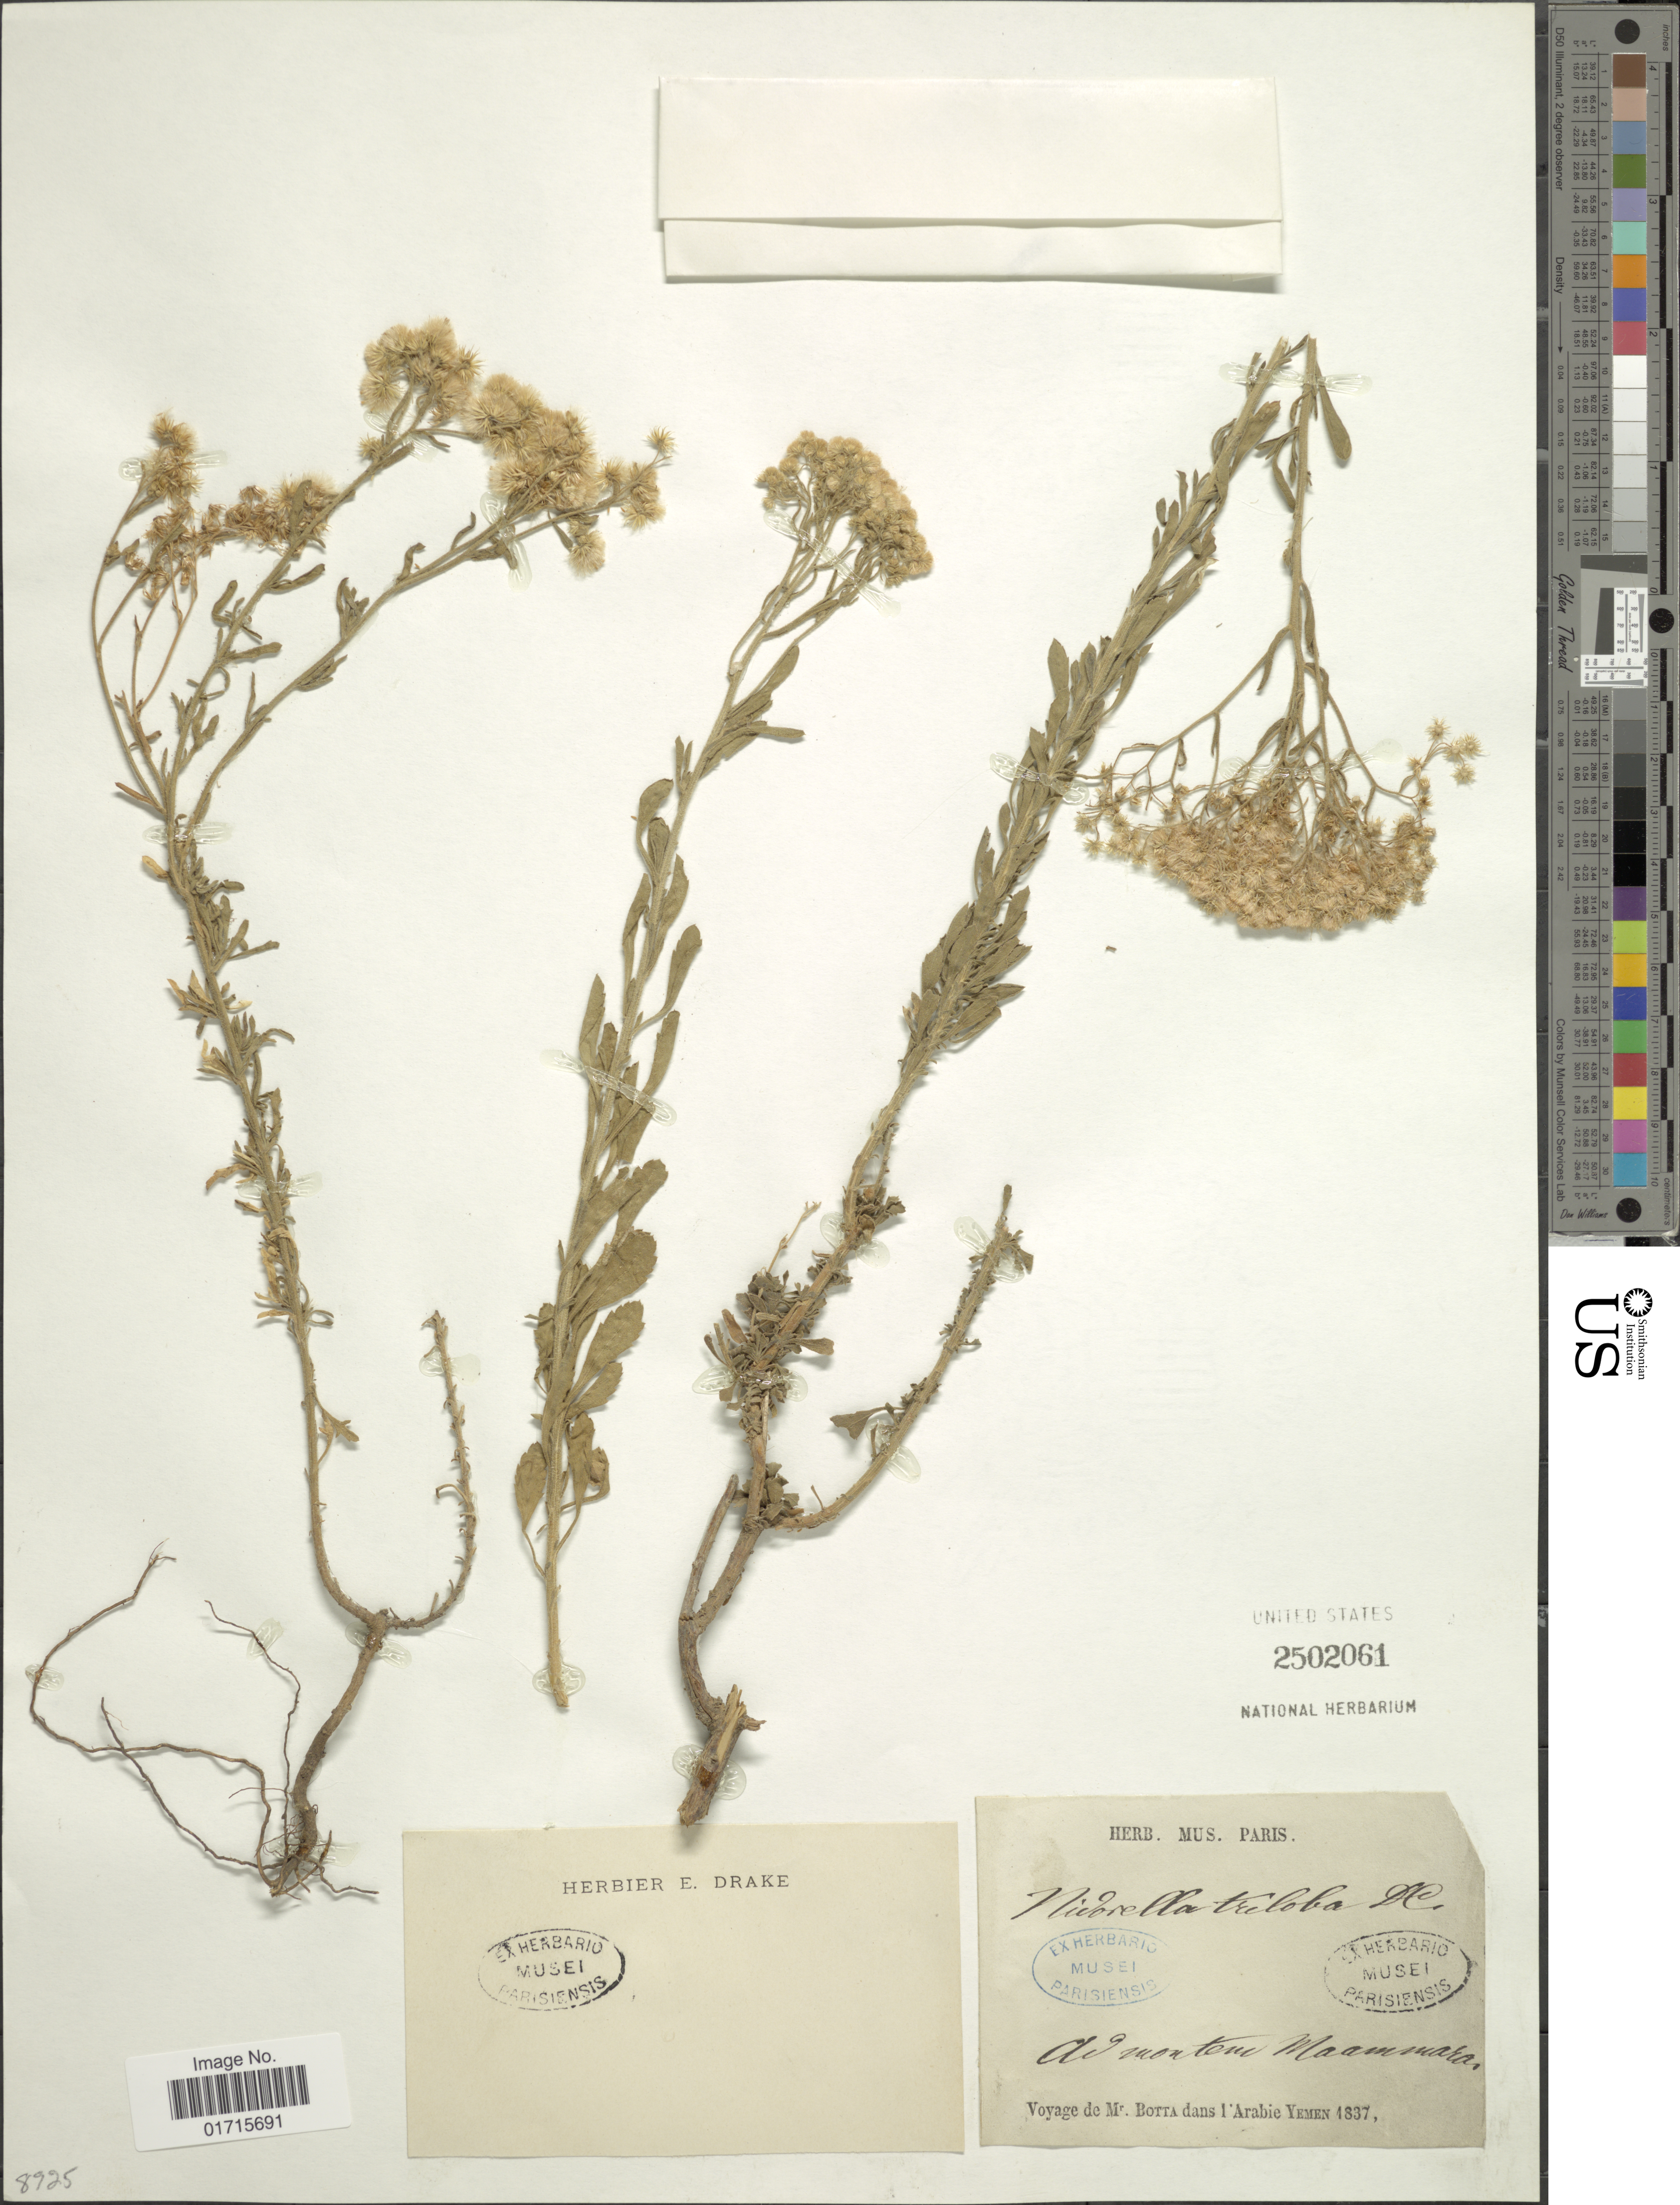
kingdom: Plantae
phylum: Tracheophyta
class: Magnoliopsida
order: Asterales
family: Asteraceae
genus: Nidorella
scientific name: Nidorella triloba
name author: (Decne.) DC.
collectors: M. Botta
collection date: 1937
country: Yemen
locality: Ad montem Maammara [interpreted]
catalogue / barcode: US 2502061